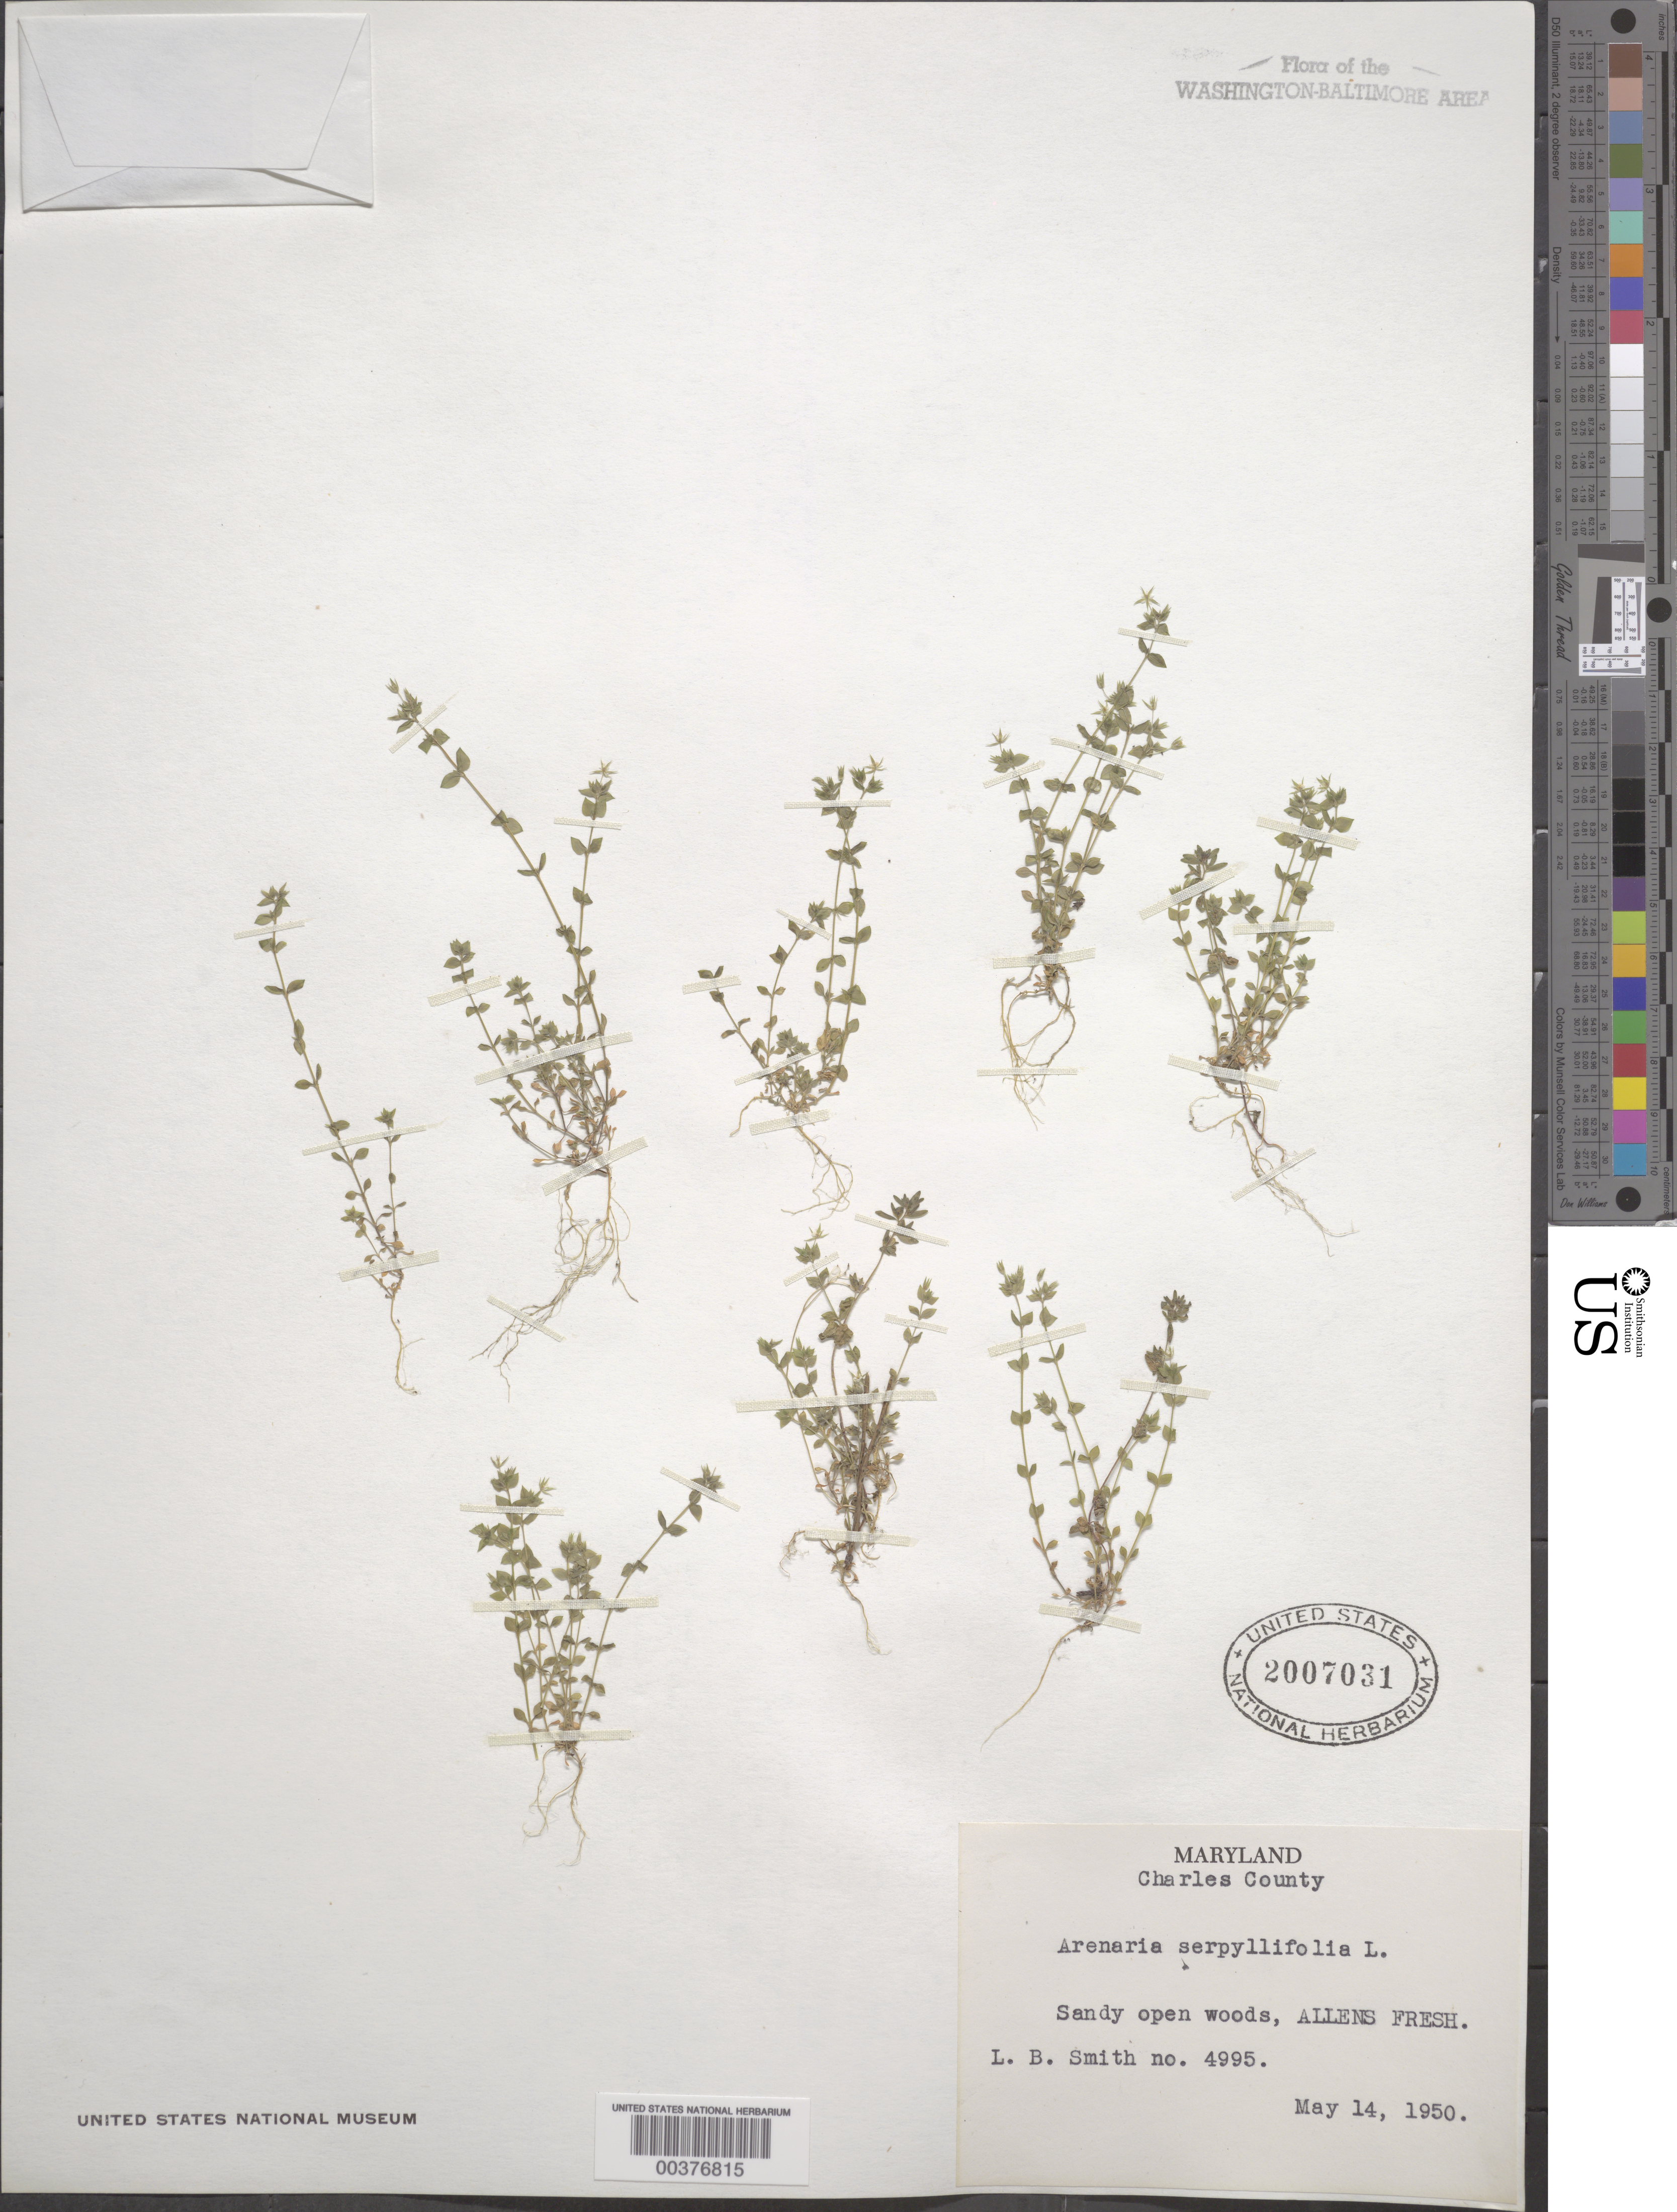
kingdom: Plantae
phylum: Tracheophyta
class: Magnoliopsida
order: Caryophyllales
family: Caryophyllaceae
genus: Arenaria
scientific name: Arenaria serpyllifolia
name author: L.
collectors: L. Smith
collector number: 4995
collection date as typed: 14 May 1950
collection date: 1950-05-14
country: United States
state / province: Maryland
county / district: Charles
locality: Allens Fresh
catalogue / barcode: US 2007031